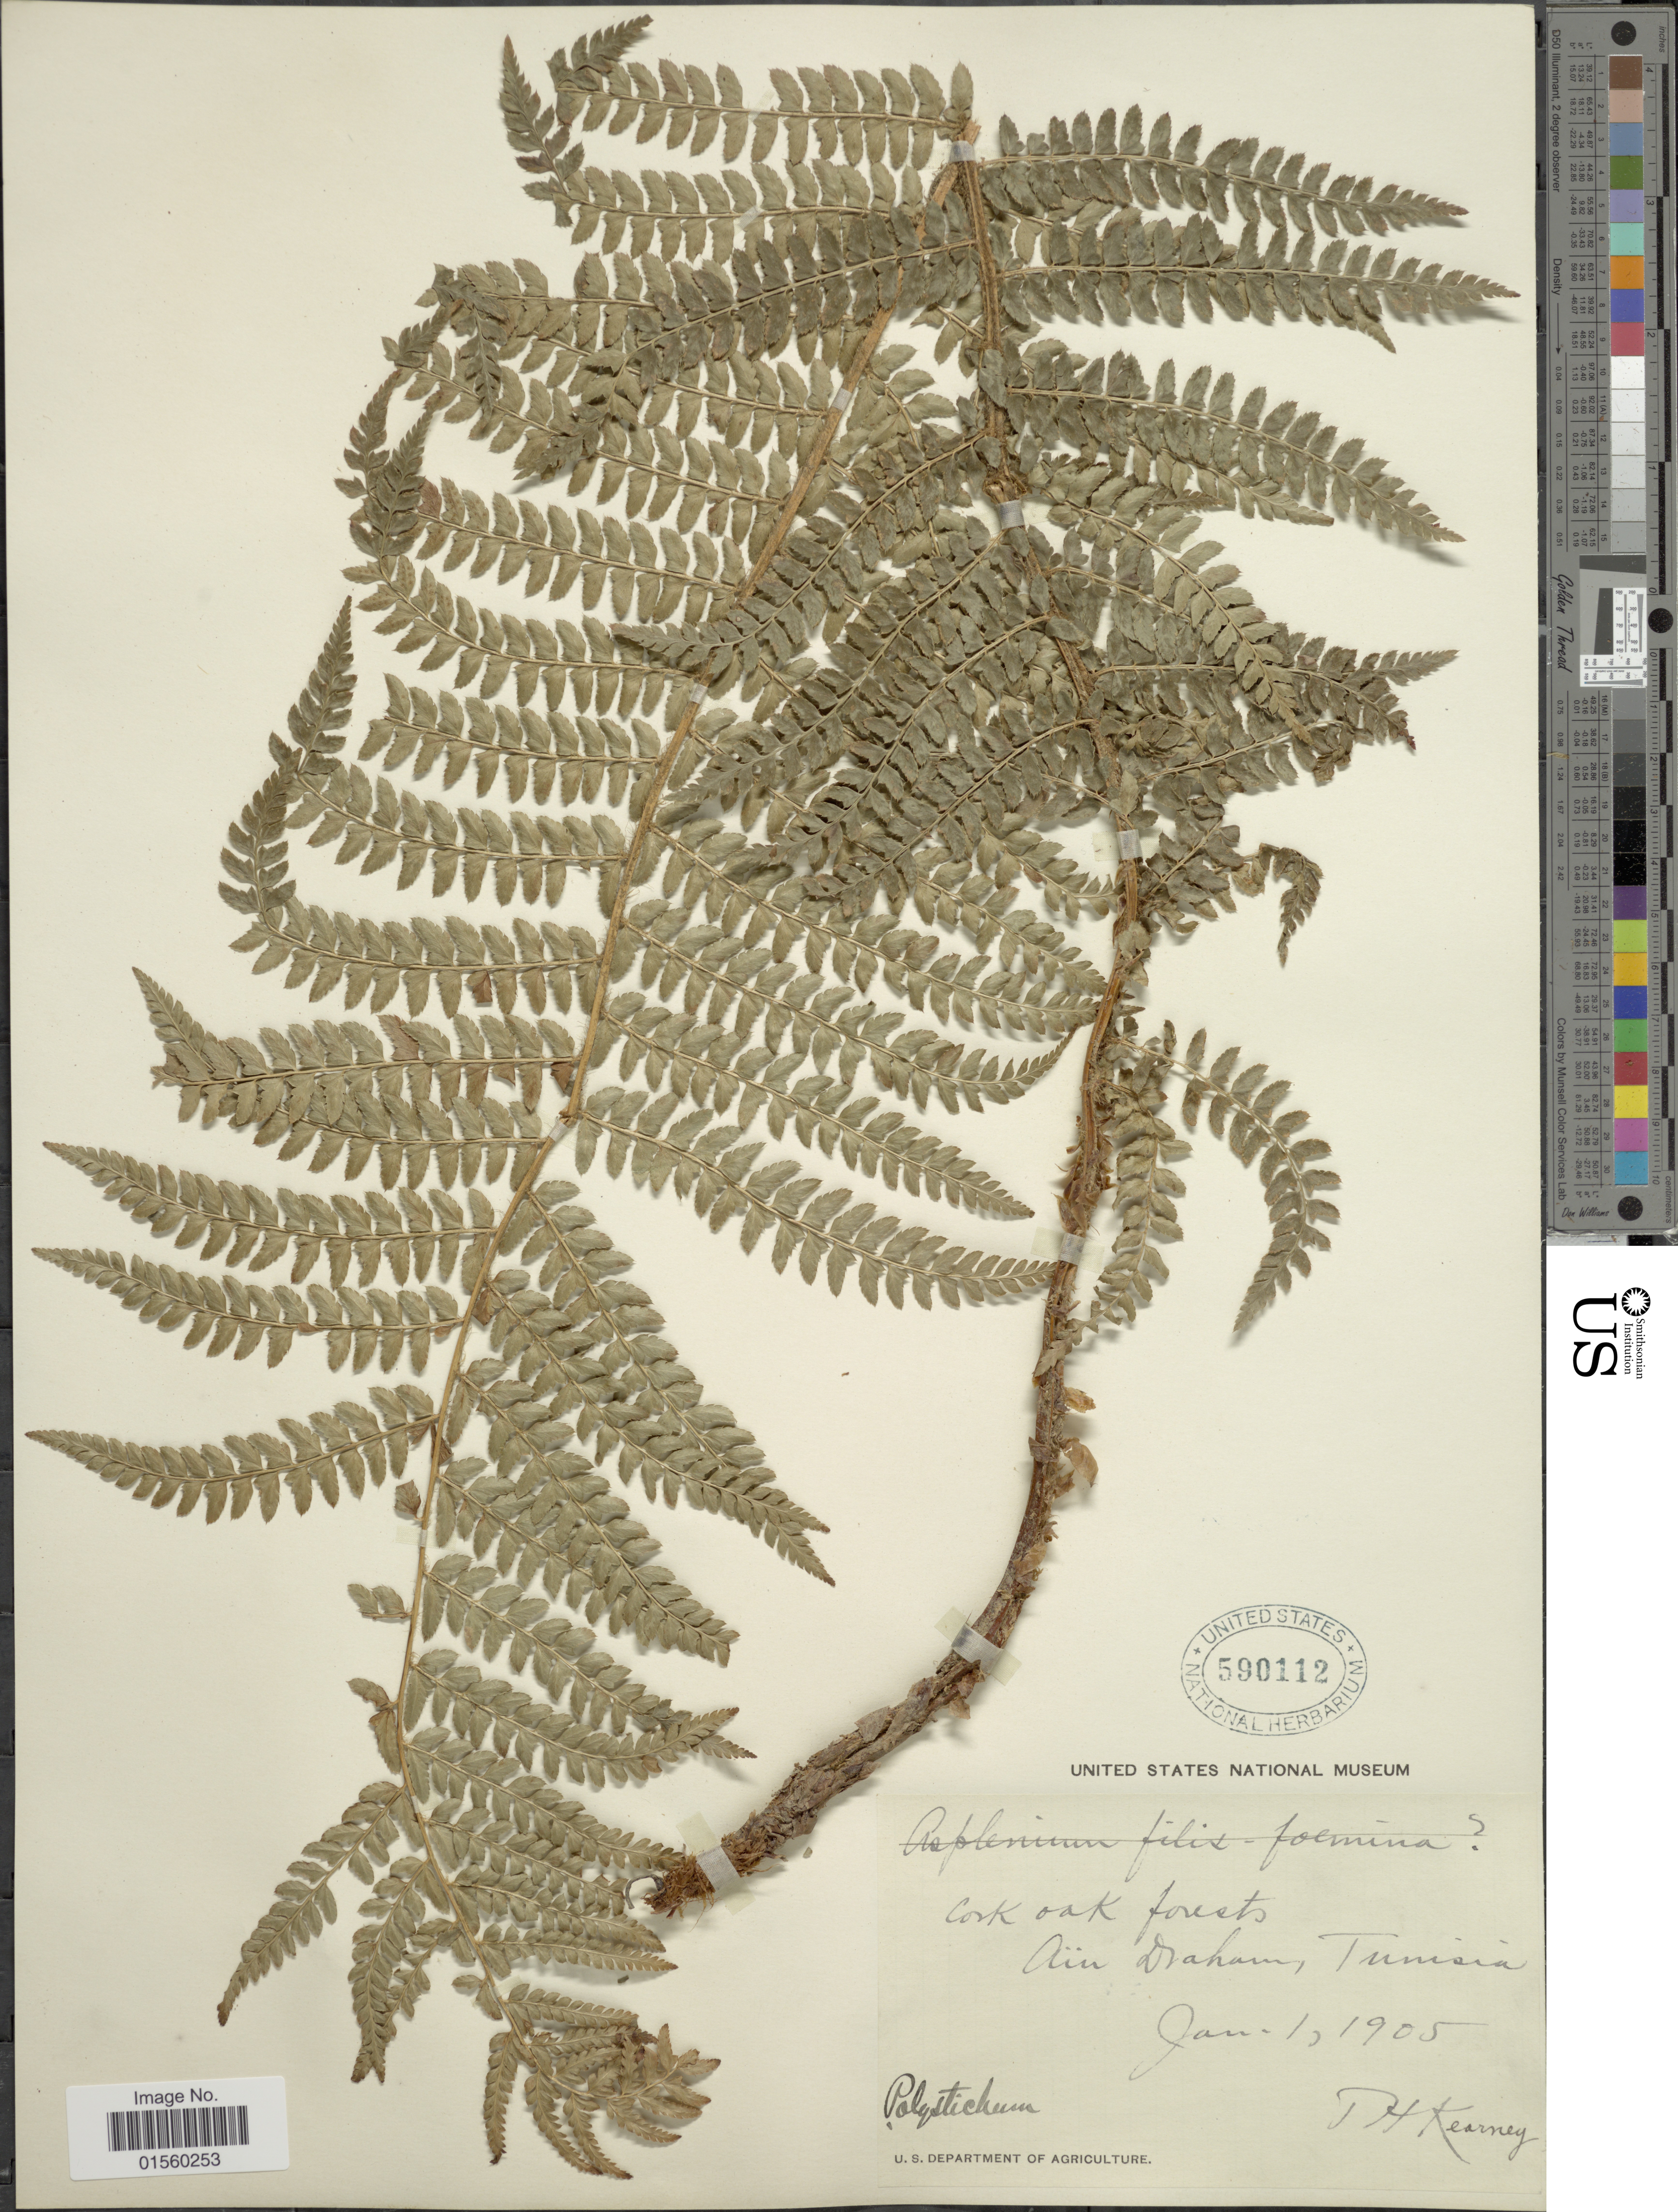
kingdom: Plantae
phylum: Tracheophyta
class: Polypodiopsida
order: Polypodiales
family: Dryopteridaceae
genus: Polystichum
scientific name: Polystichum setiferum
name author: (Forssk.) Moore ex Woynar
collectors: T. H. Kearney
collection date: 1905-01-01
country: Tunisia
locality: Aun Draham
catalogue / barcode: US 590112